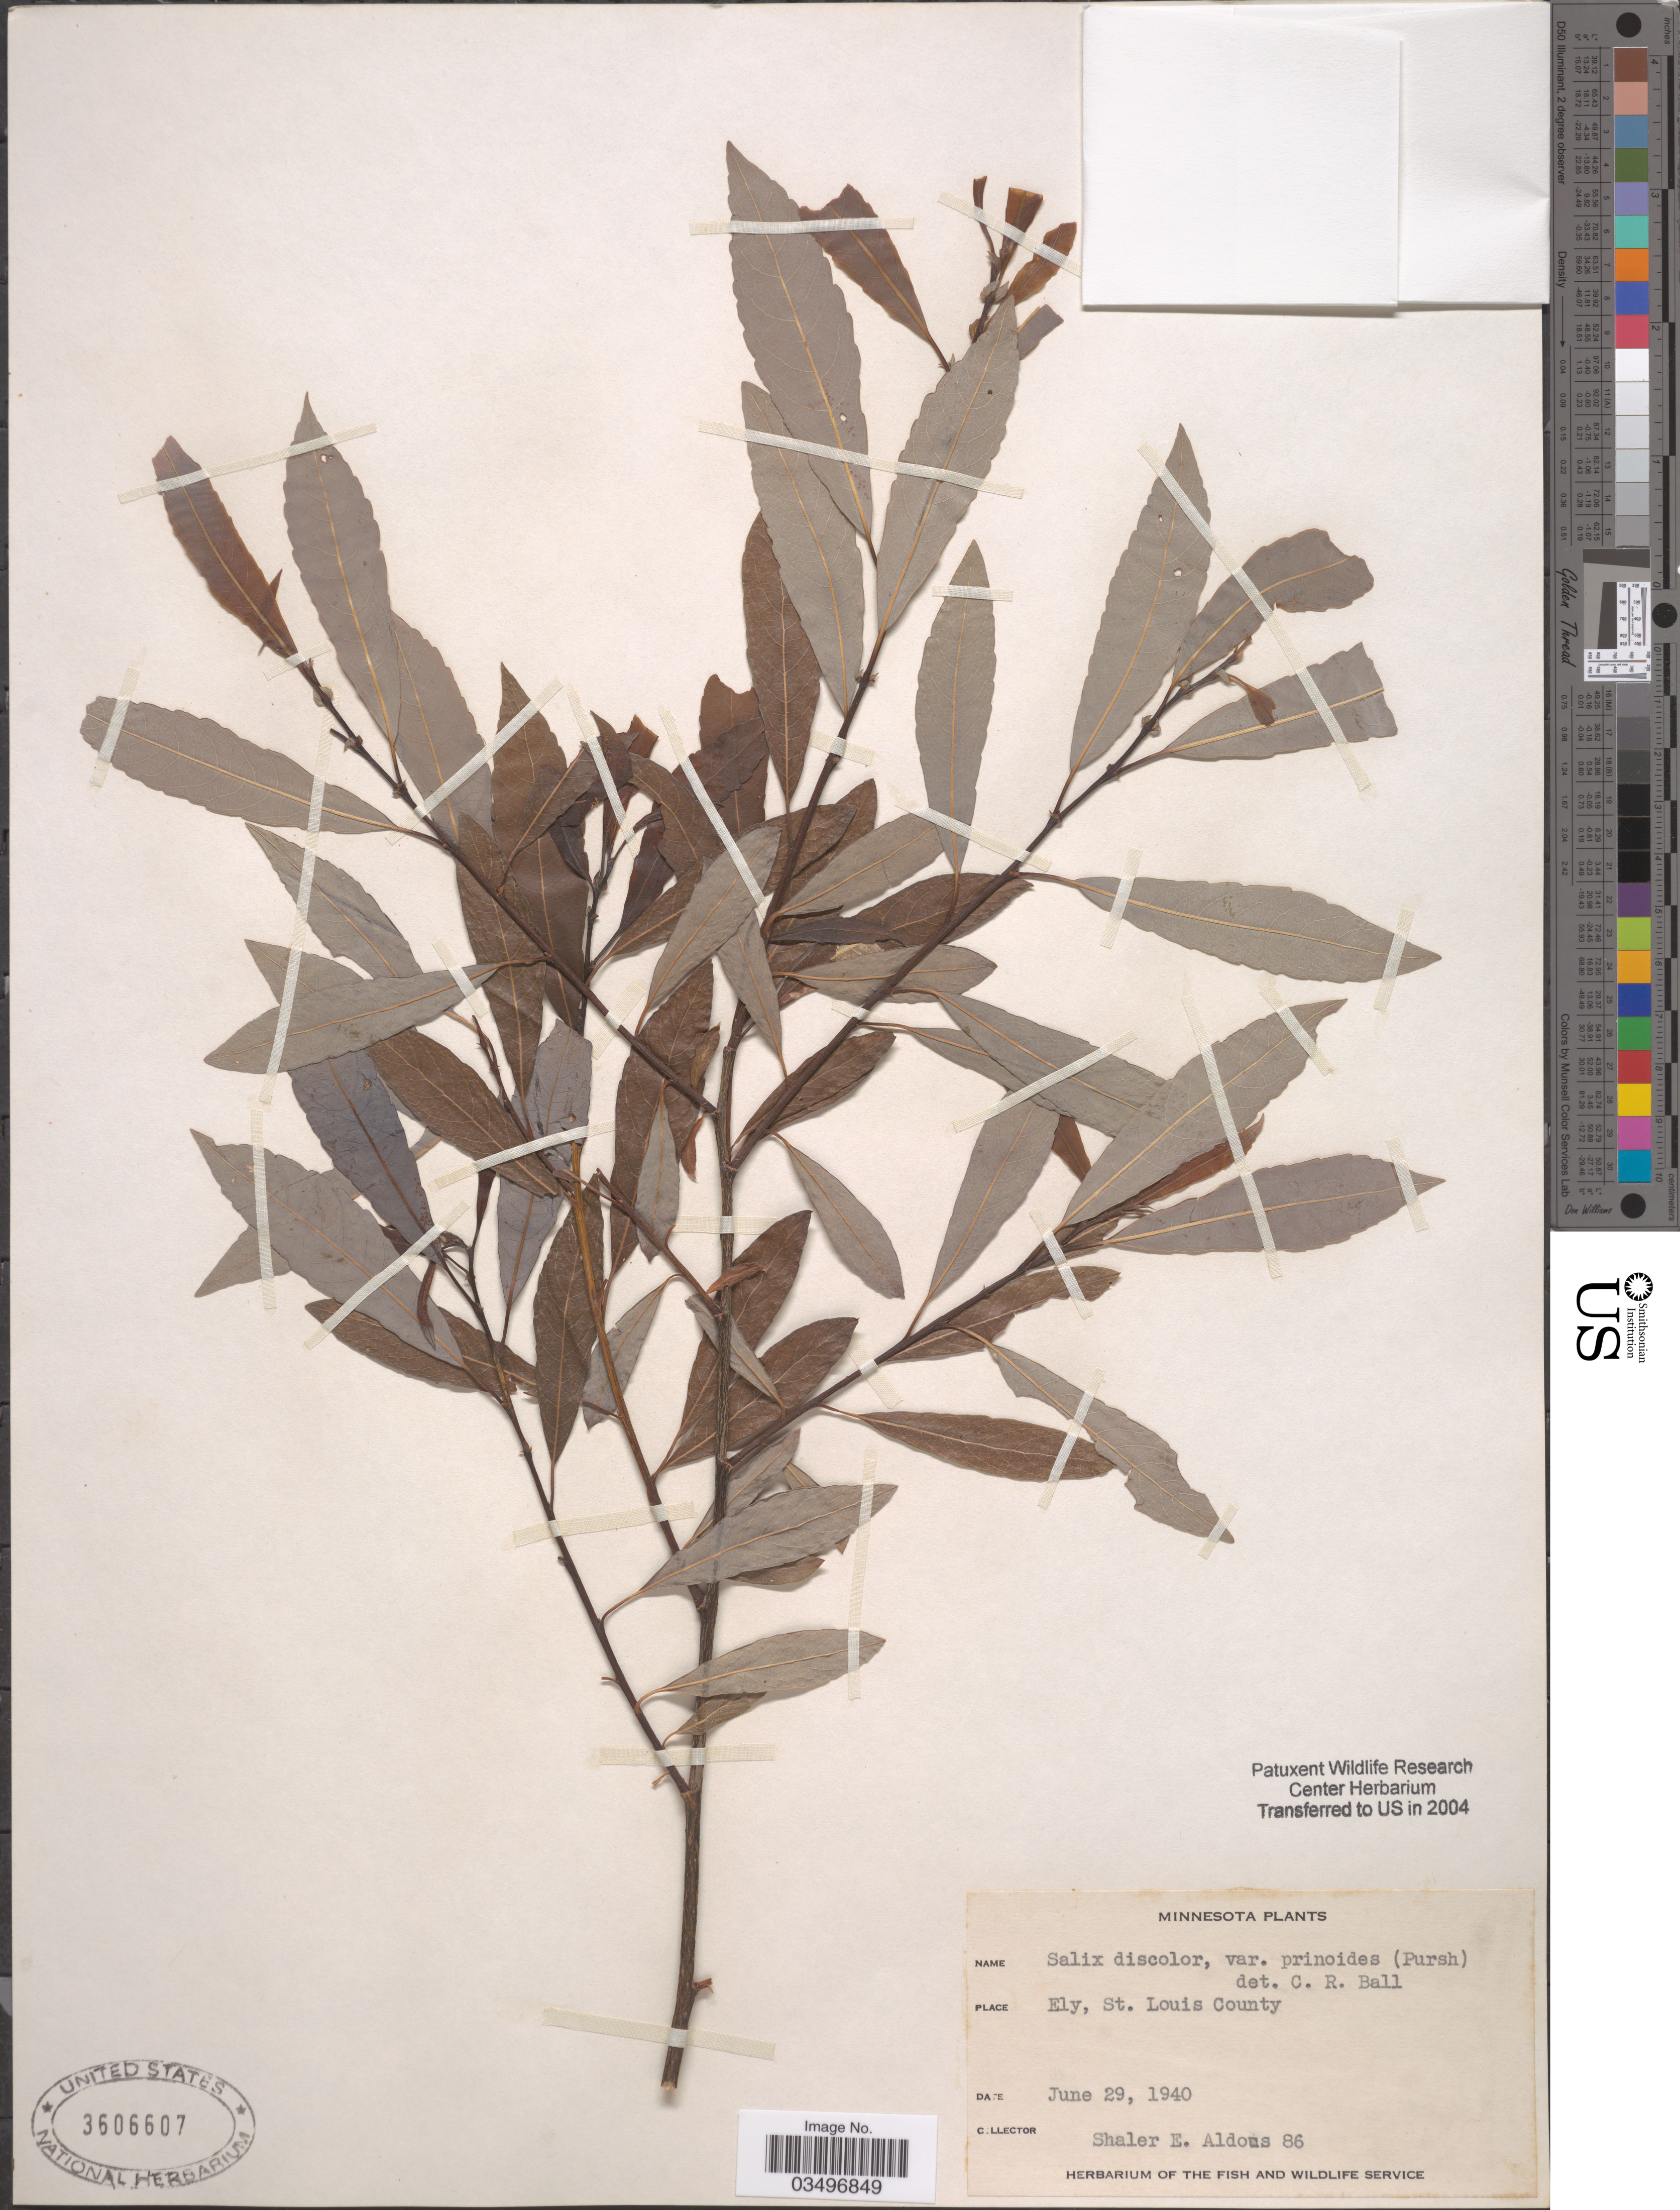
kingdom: Plantae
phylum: Tracheophyta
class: Magnoliopsida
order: Malpighiales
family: Salicaceae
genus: Salix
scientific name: Salix discolor var. prinoides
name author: (Pursh) Andersson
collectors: S. Aldous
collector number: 86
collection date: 1940-06-29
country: United States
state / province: Minnesota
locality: Ely, St. Louis County.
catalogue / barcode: US 3606607